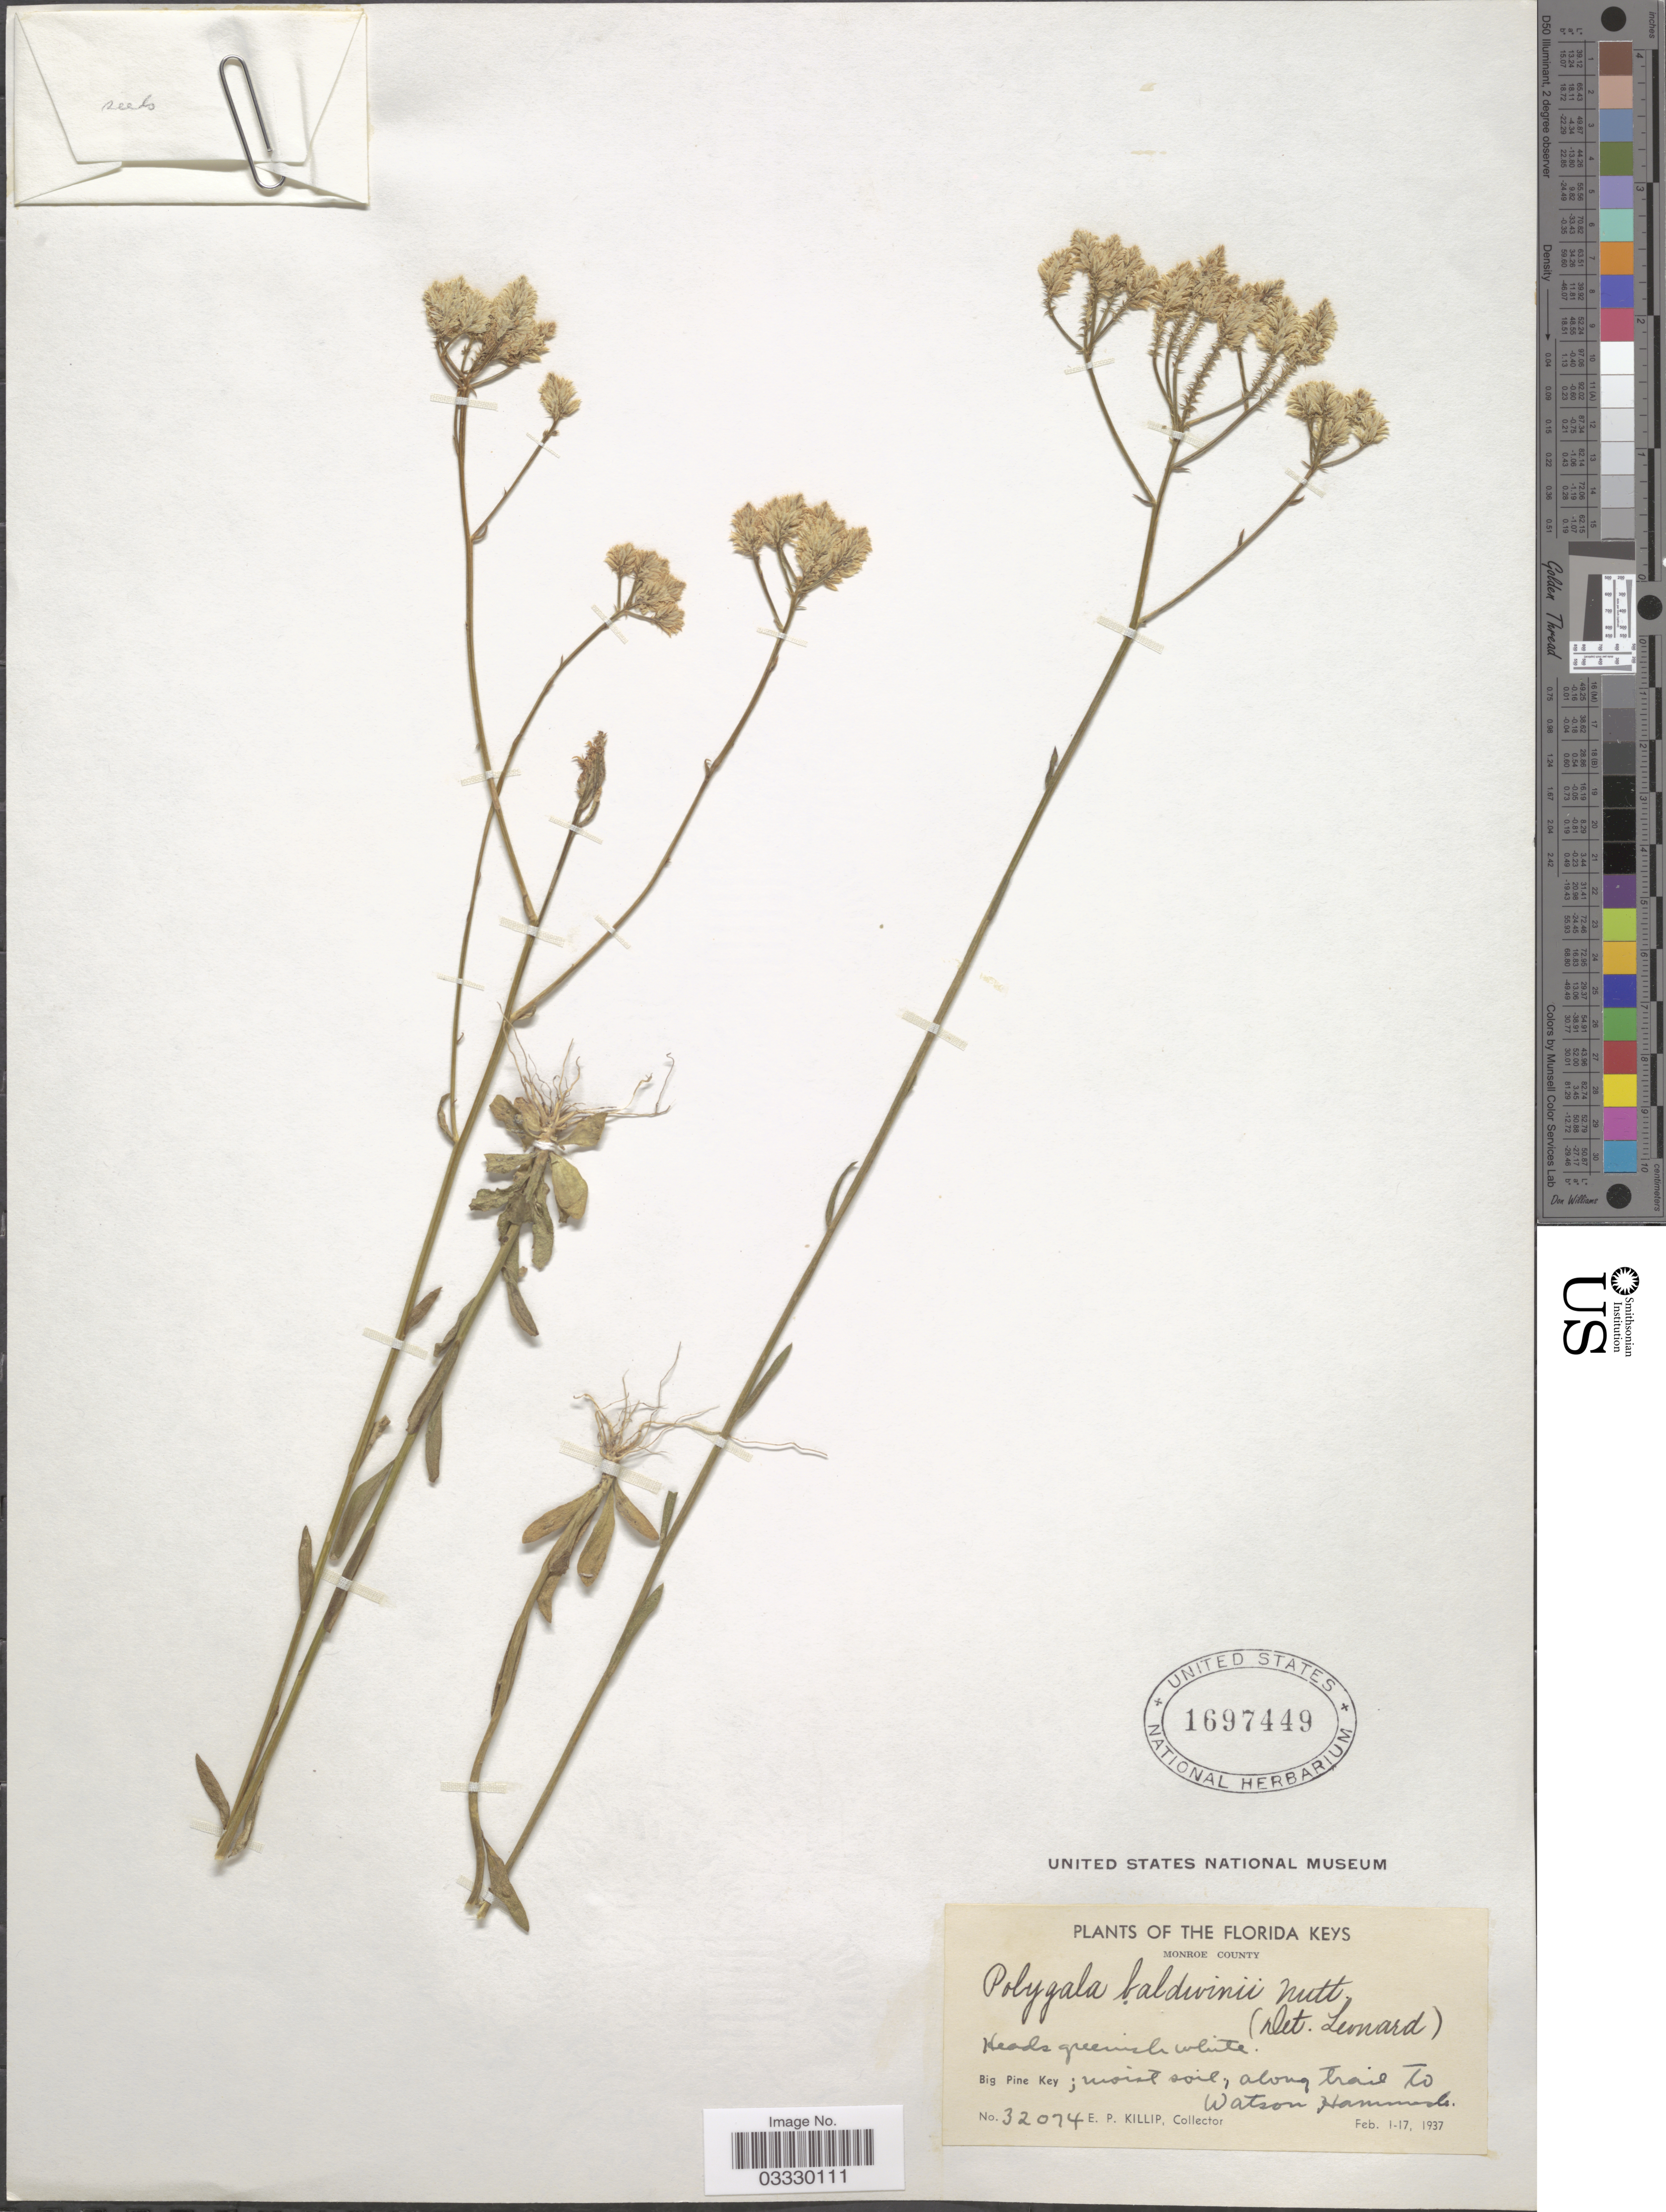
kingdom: Plantae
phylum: Tracheophyta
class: Magnoliopsida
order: Fabales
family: Polygalaceae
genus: Polygala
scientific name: Polygala balduinii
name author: Nutt.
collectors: E. P. Killip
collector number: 32074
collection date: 1937-02-01/1937-02-17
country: United States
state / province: Florida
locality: Florida Keys. Monroe County. Big Pine Key; along trail to Watson Hammock.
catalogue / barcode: US 1697449